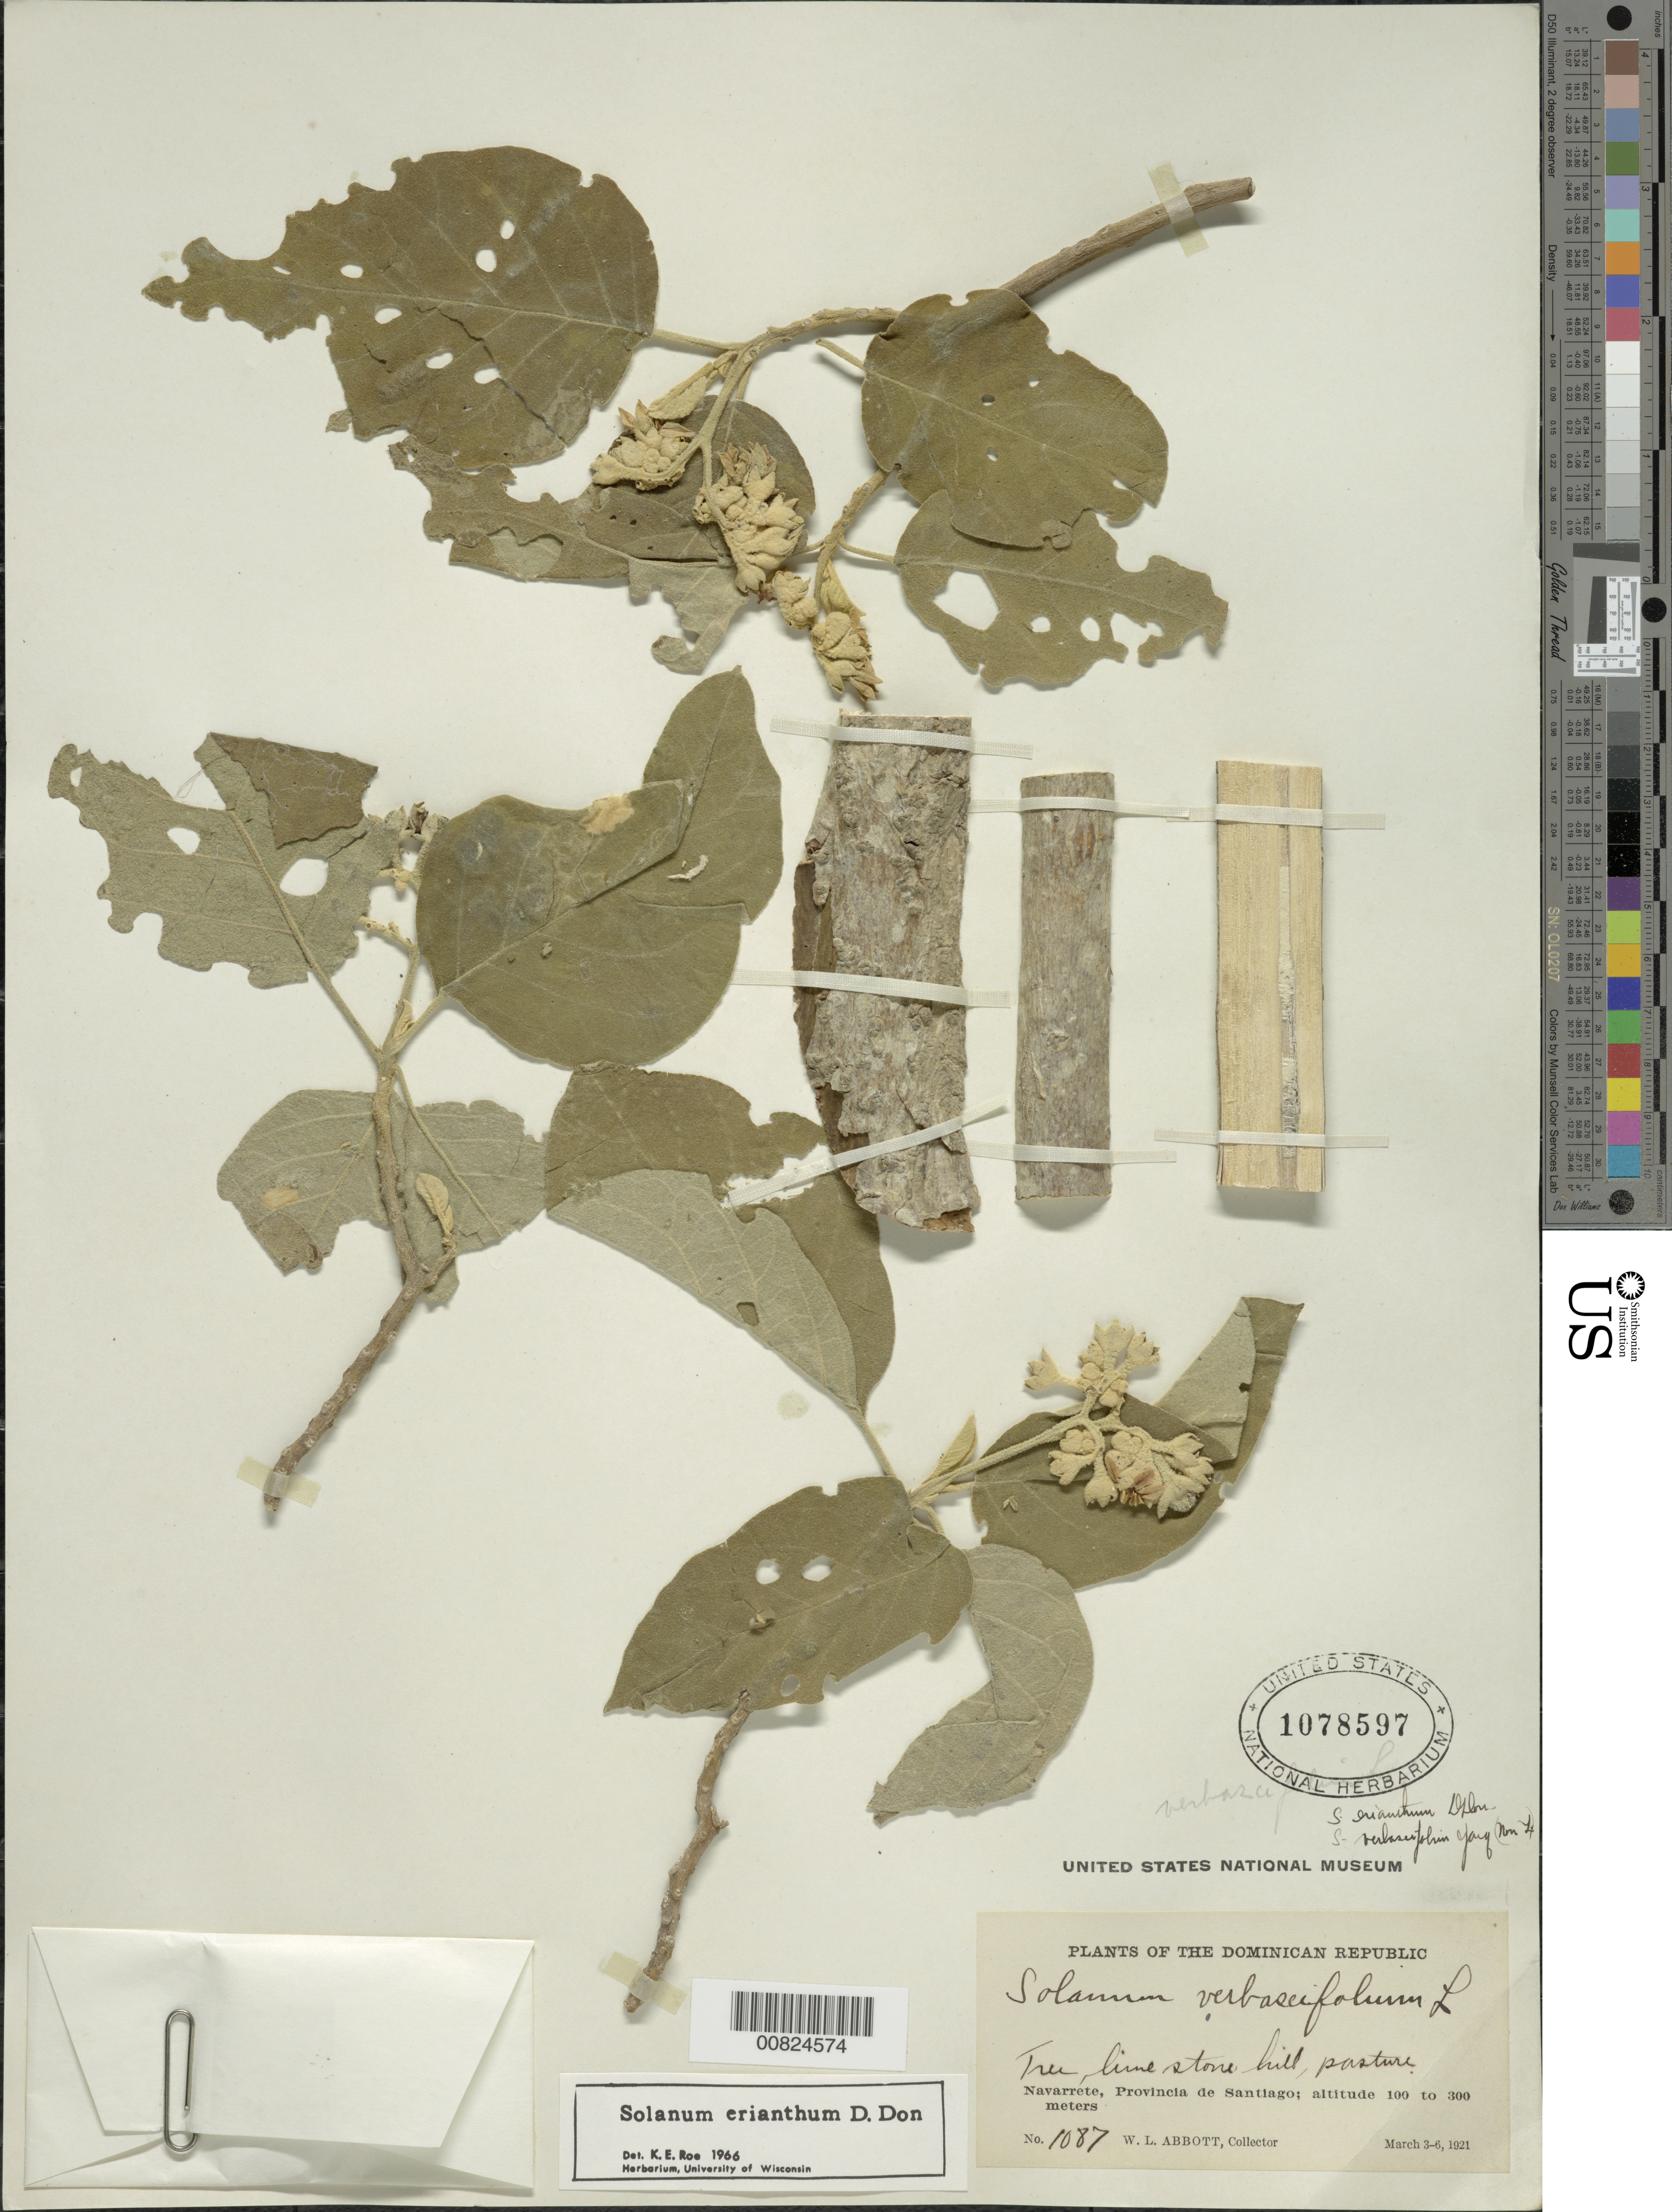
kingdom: Plantae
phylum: Tracheophyta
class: Magnoliopsida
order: Solanales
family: Solanaceae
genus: Solanum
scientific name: Solanum erianthum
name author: D. Don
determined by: Roe, K. E.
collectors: W. L. Abbott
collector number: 1087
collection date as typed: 03 Mar 1921 to 06 Mar 1921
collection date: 1921-03-03/1921-03-06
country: Dominican Republic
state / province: Santiago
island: Hispaniola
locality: Navarrete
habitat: Pasture on limestone hill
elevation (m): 100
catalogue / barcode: US 1078597